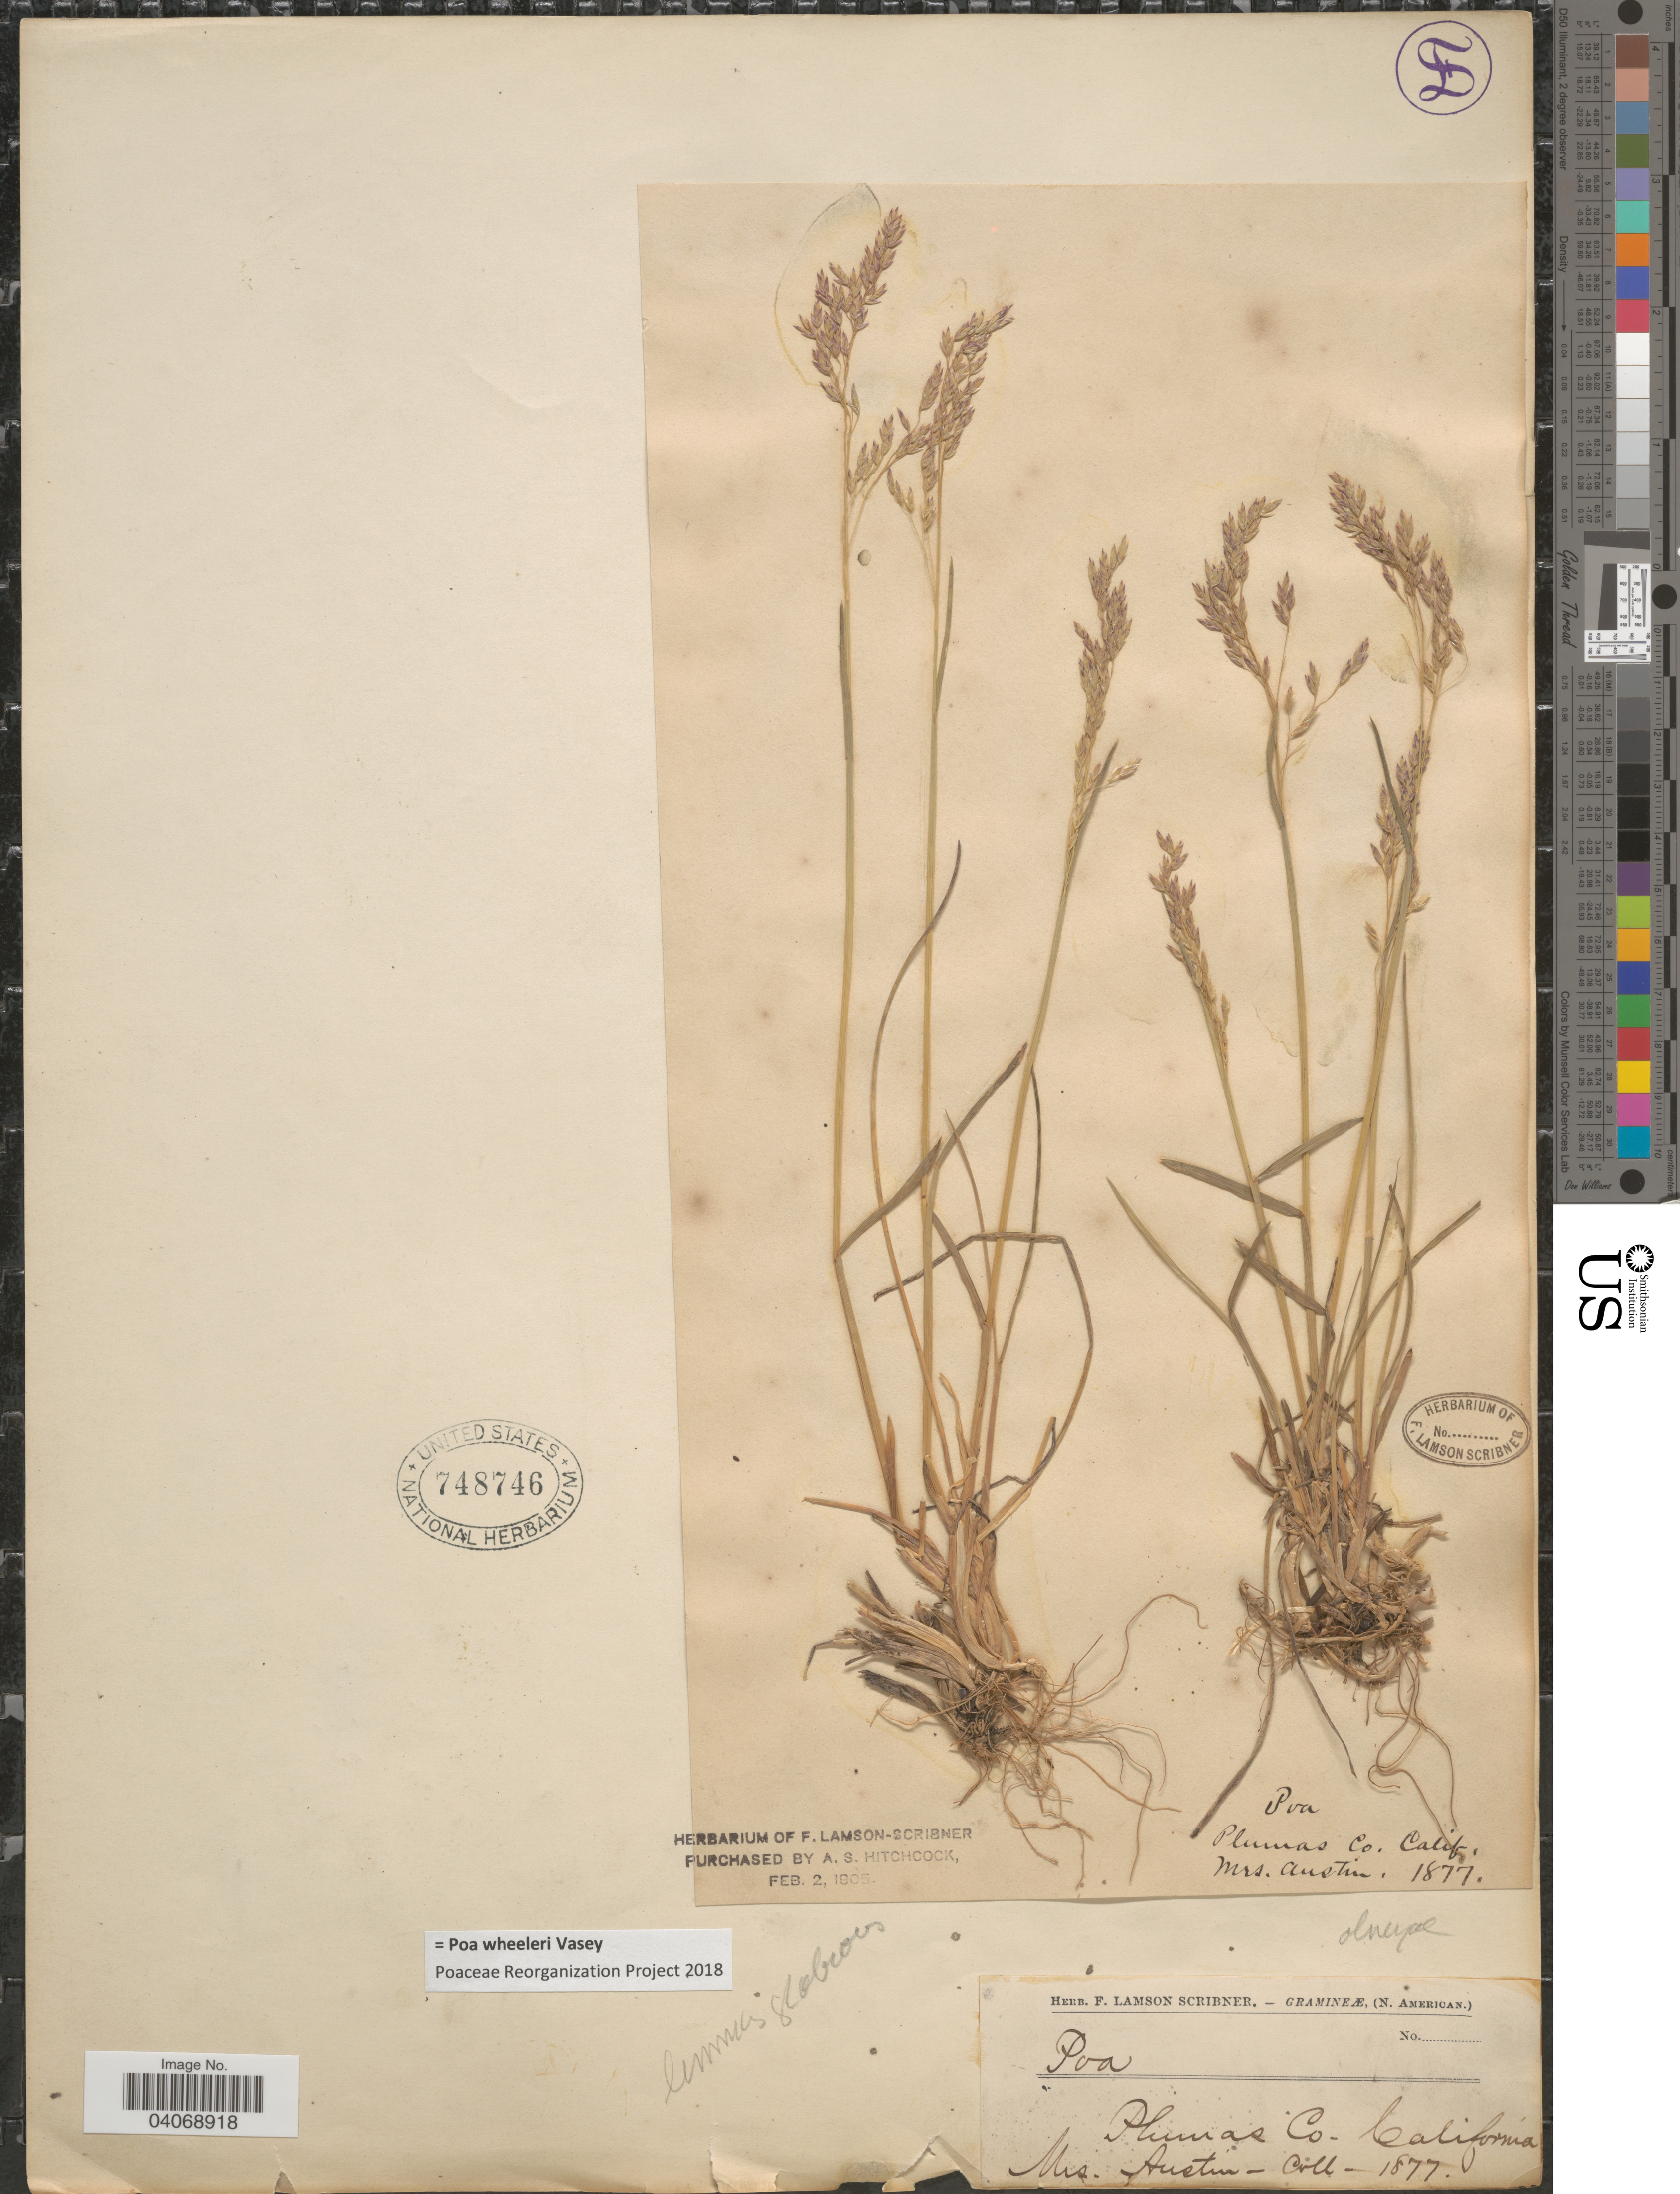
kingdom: Plantae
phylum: Tracheophyta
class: Liliopsida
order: Poales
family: Poaceae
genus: Poa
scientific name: Poa wheeleri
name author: Vasey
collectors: Austin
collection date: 1877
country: United States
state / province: California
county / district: Plumas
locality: Plumas Co.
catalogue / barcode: US 748746